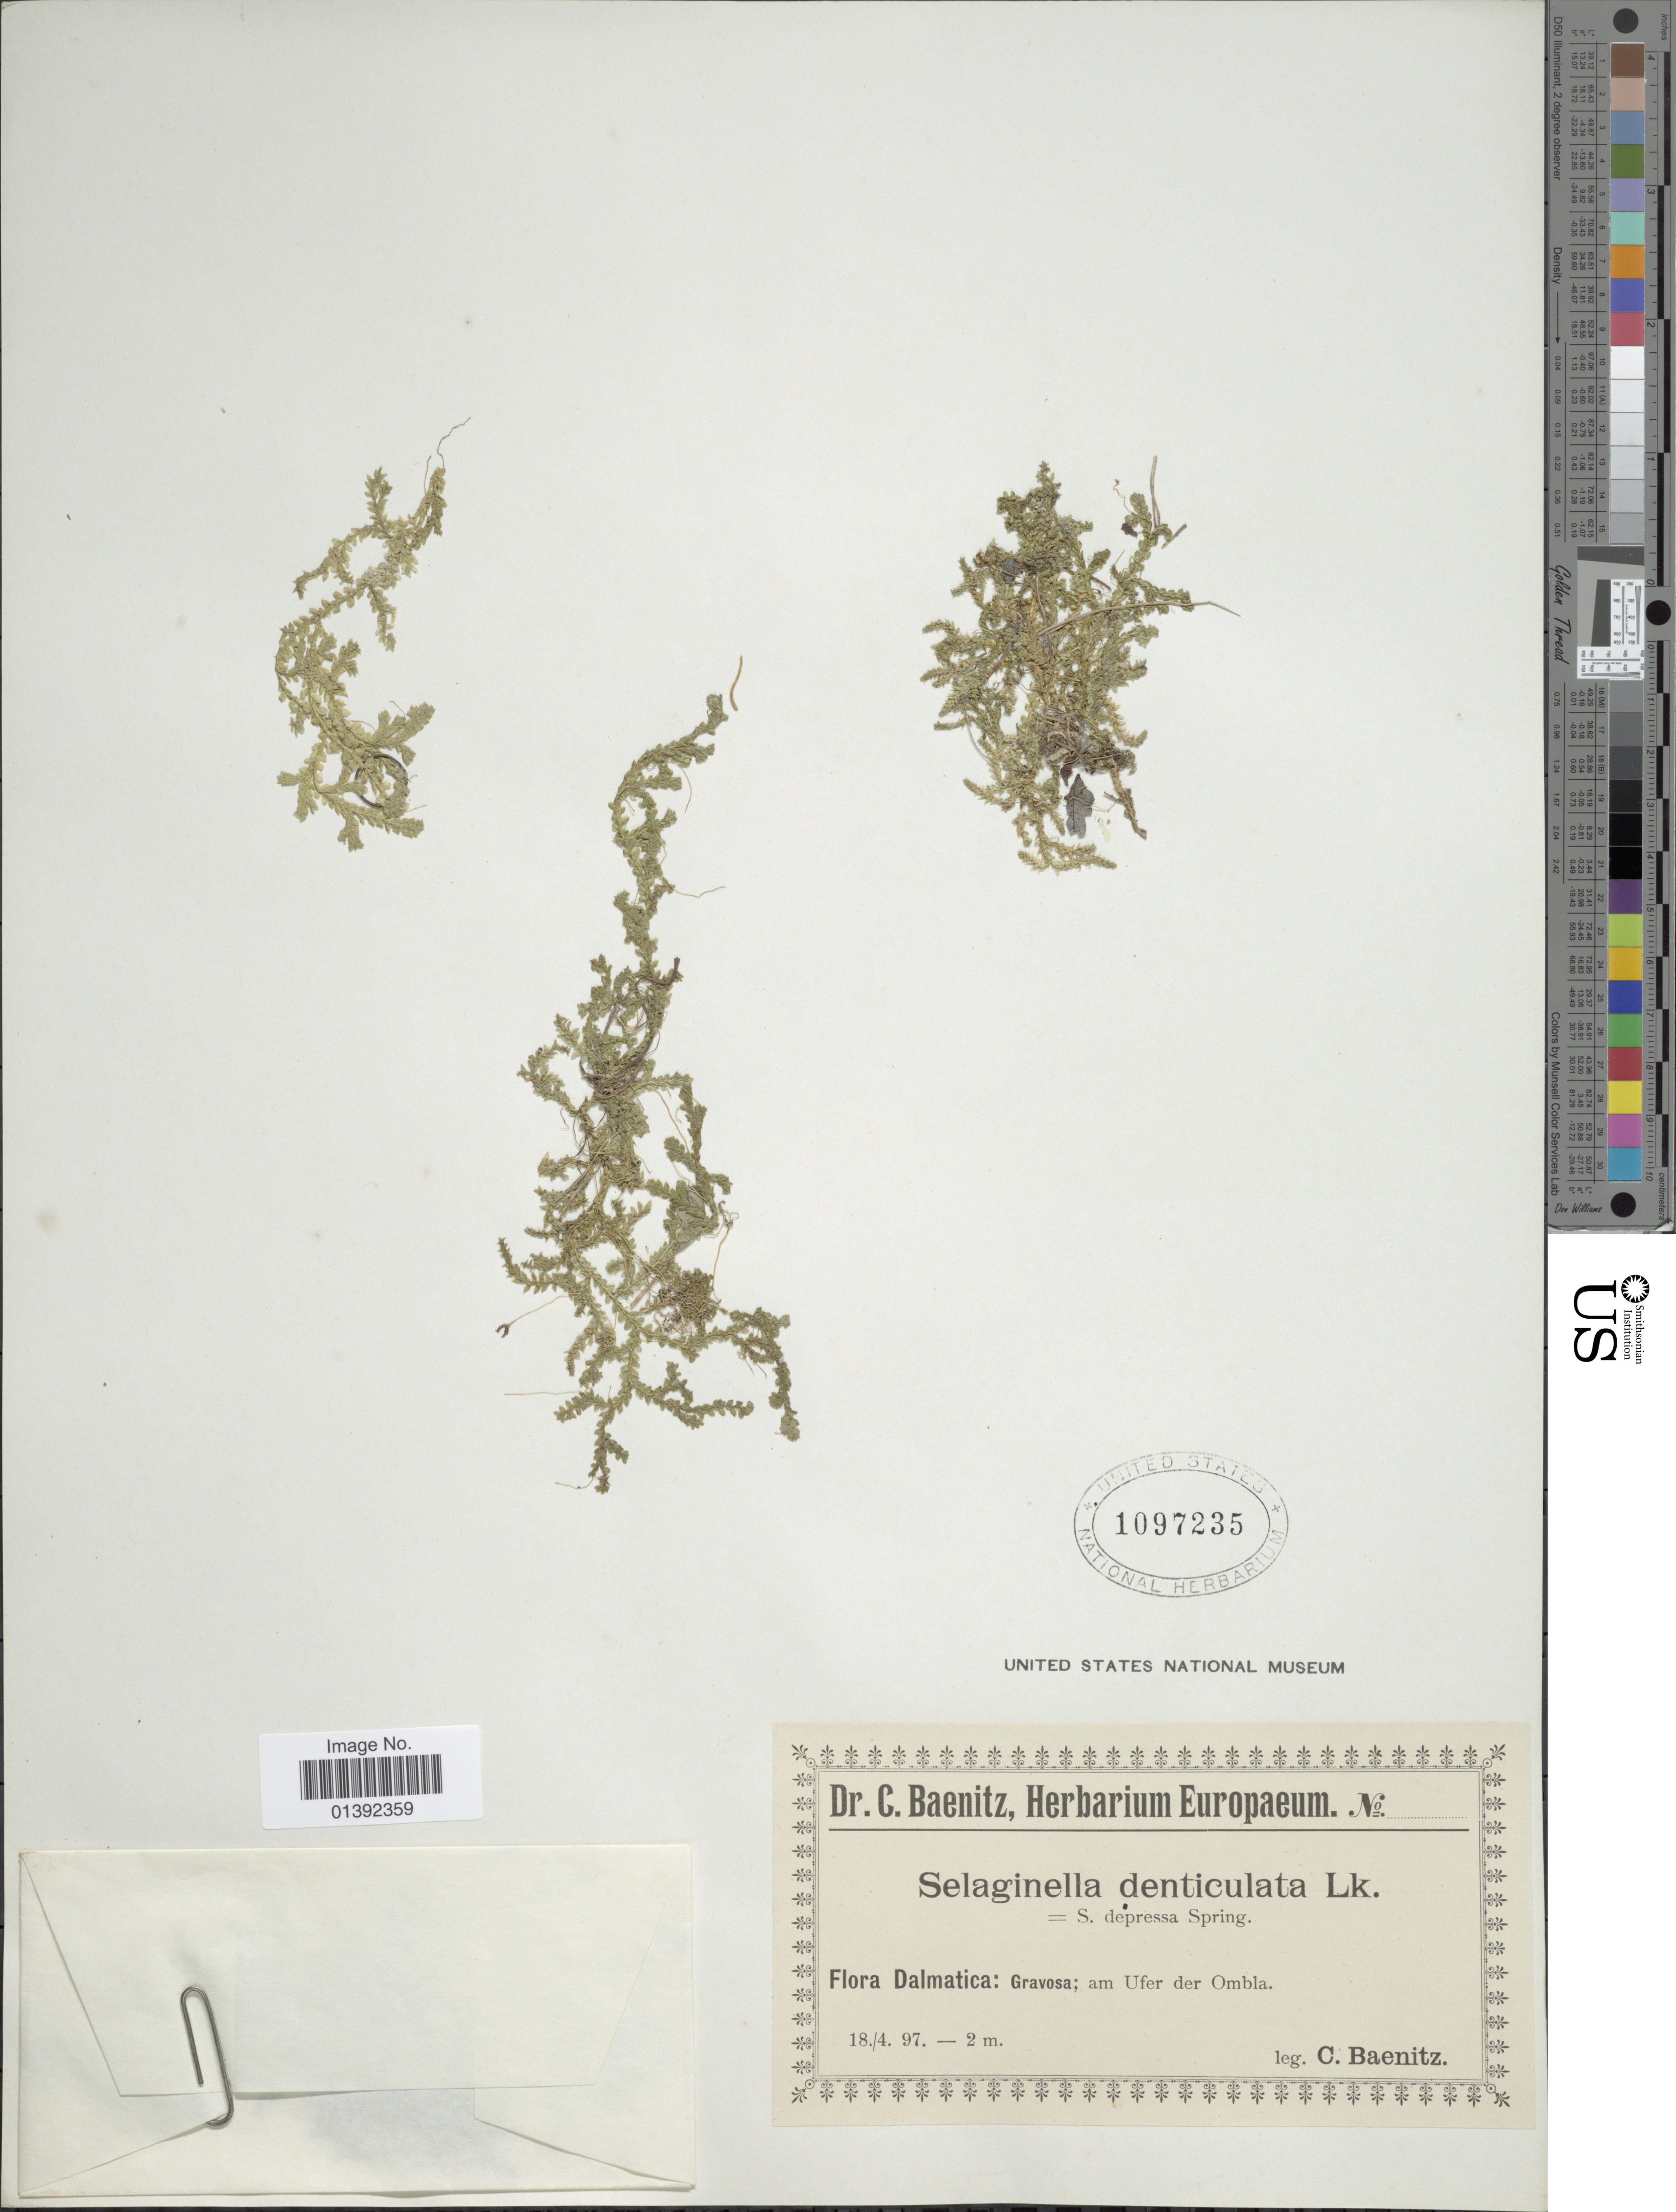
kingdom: Plantae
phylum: Tracheophyta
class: Lycopodiopsida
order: Selaginellales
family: Selaginellaceae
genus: Selaginella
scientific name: Selaginella denticulata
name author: (L.) Spring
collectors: C. G. Baenitz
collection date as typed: Transcribed d/m/y: 18/4/97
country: Croatia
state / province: Split-Dalmatia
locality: Gravosa; am Ufer der Ombla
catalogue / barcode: US 1097235